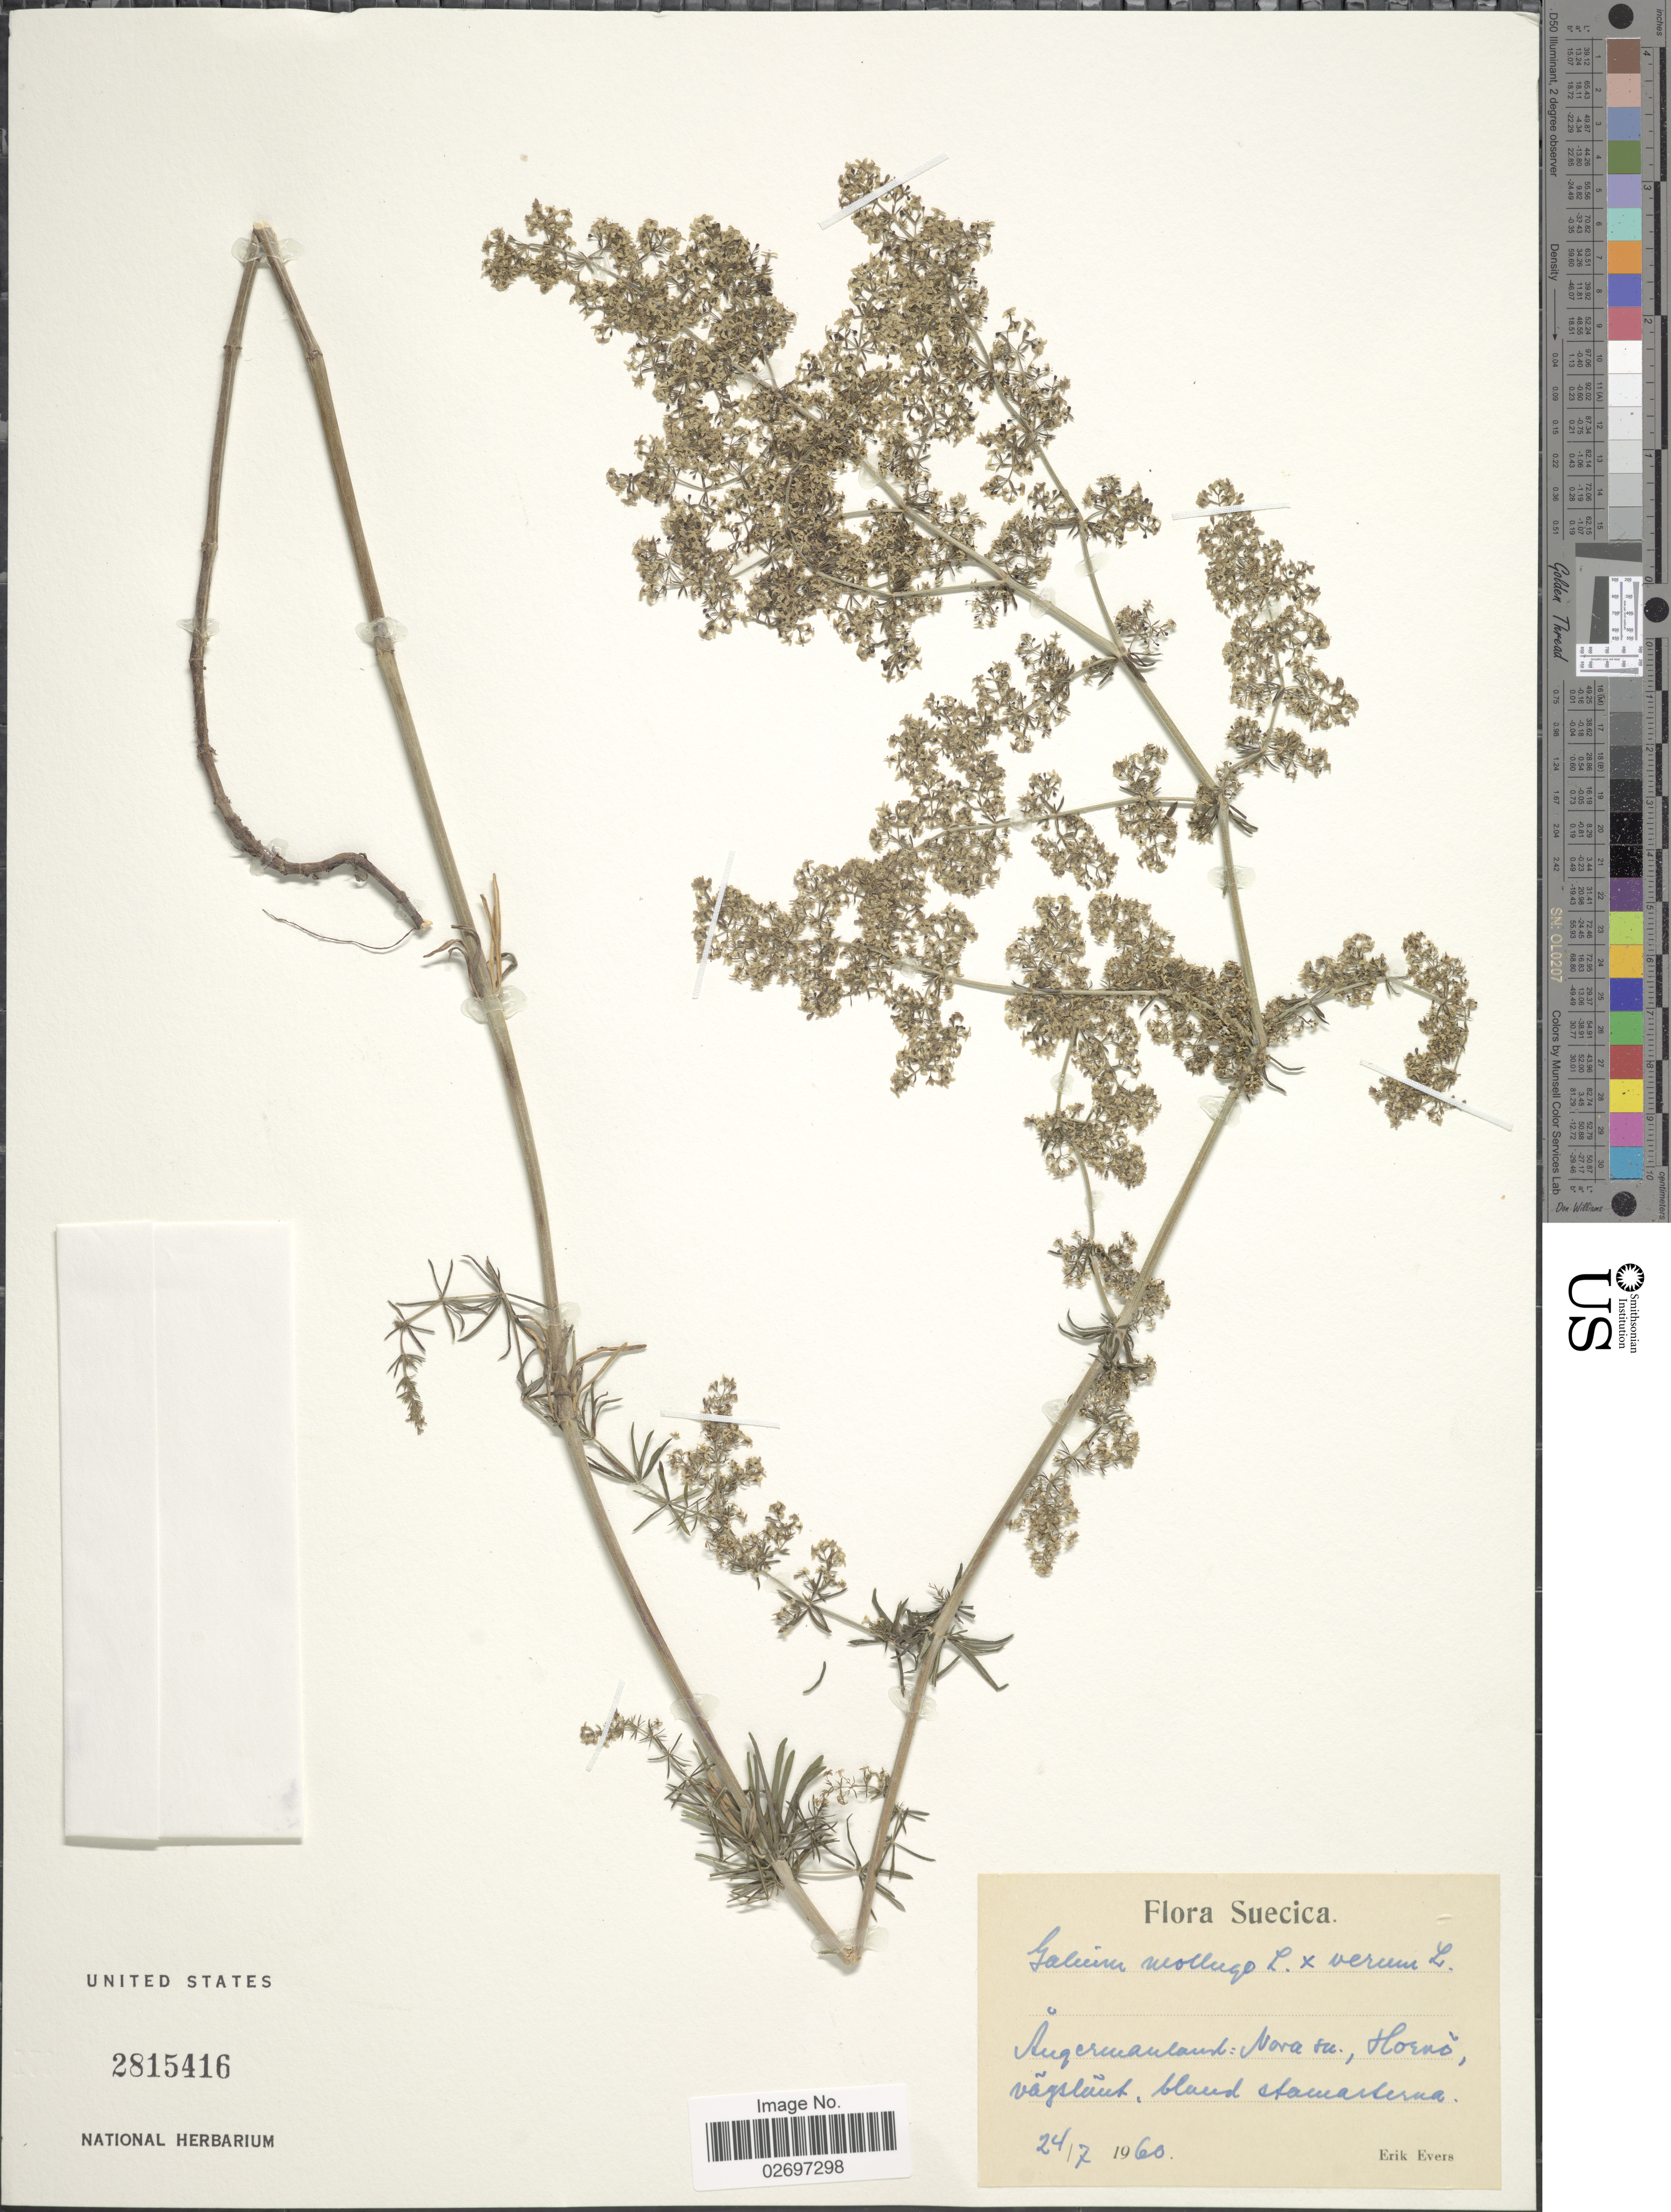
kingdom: Plantae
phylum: Tracheophyta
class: Magnoliopsida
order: Gentianales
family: Rubiaceae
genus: Galium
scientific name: Galium mollugo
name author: L.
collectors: E. Evers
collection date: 1960-07-24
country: Sweden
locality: Suecica. Angermanland: Nora. sn., Horno.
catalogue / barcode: US 2815416